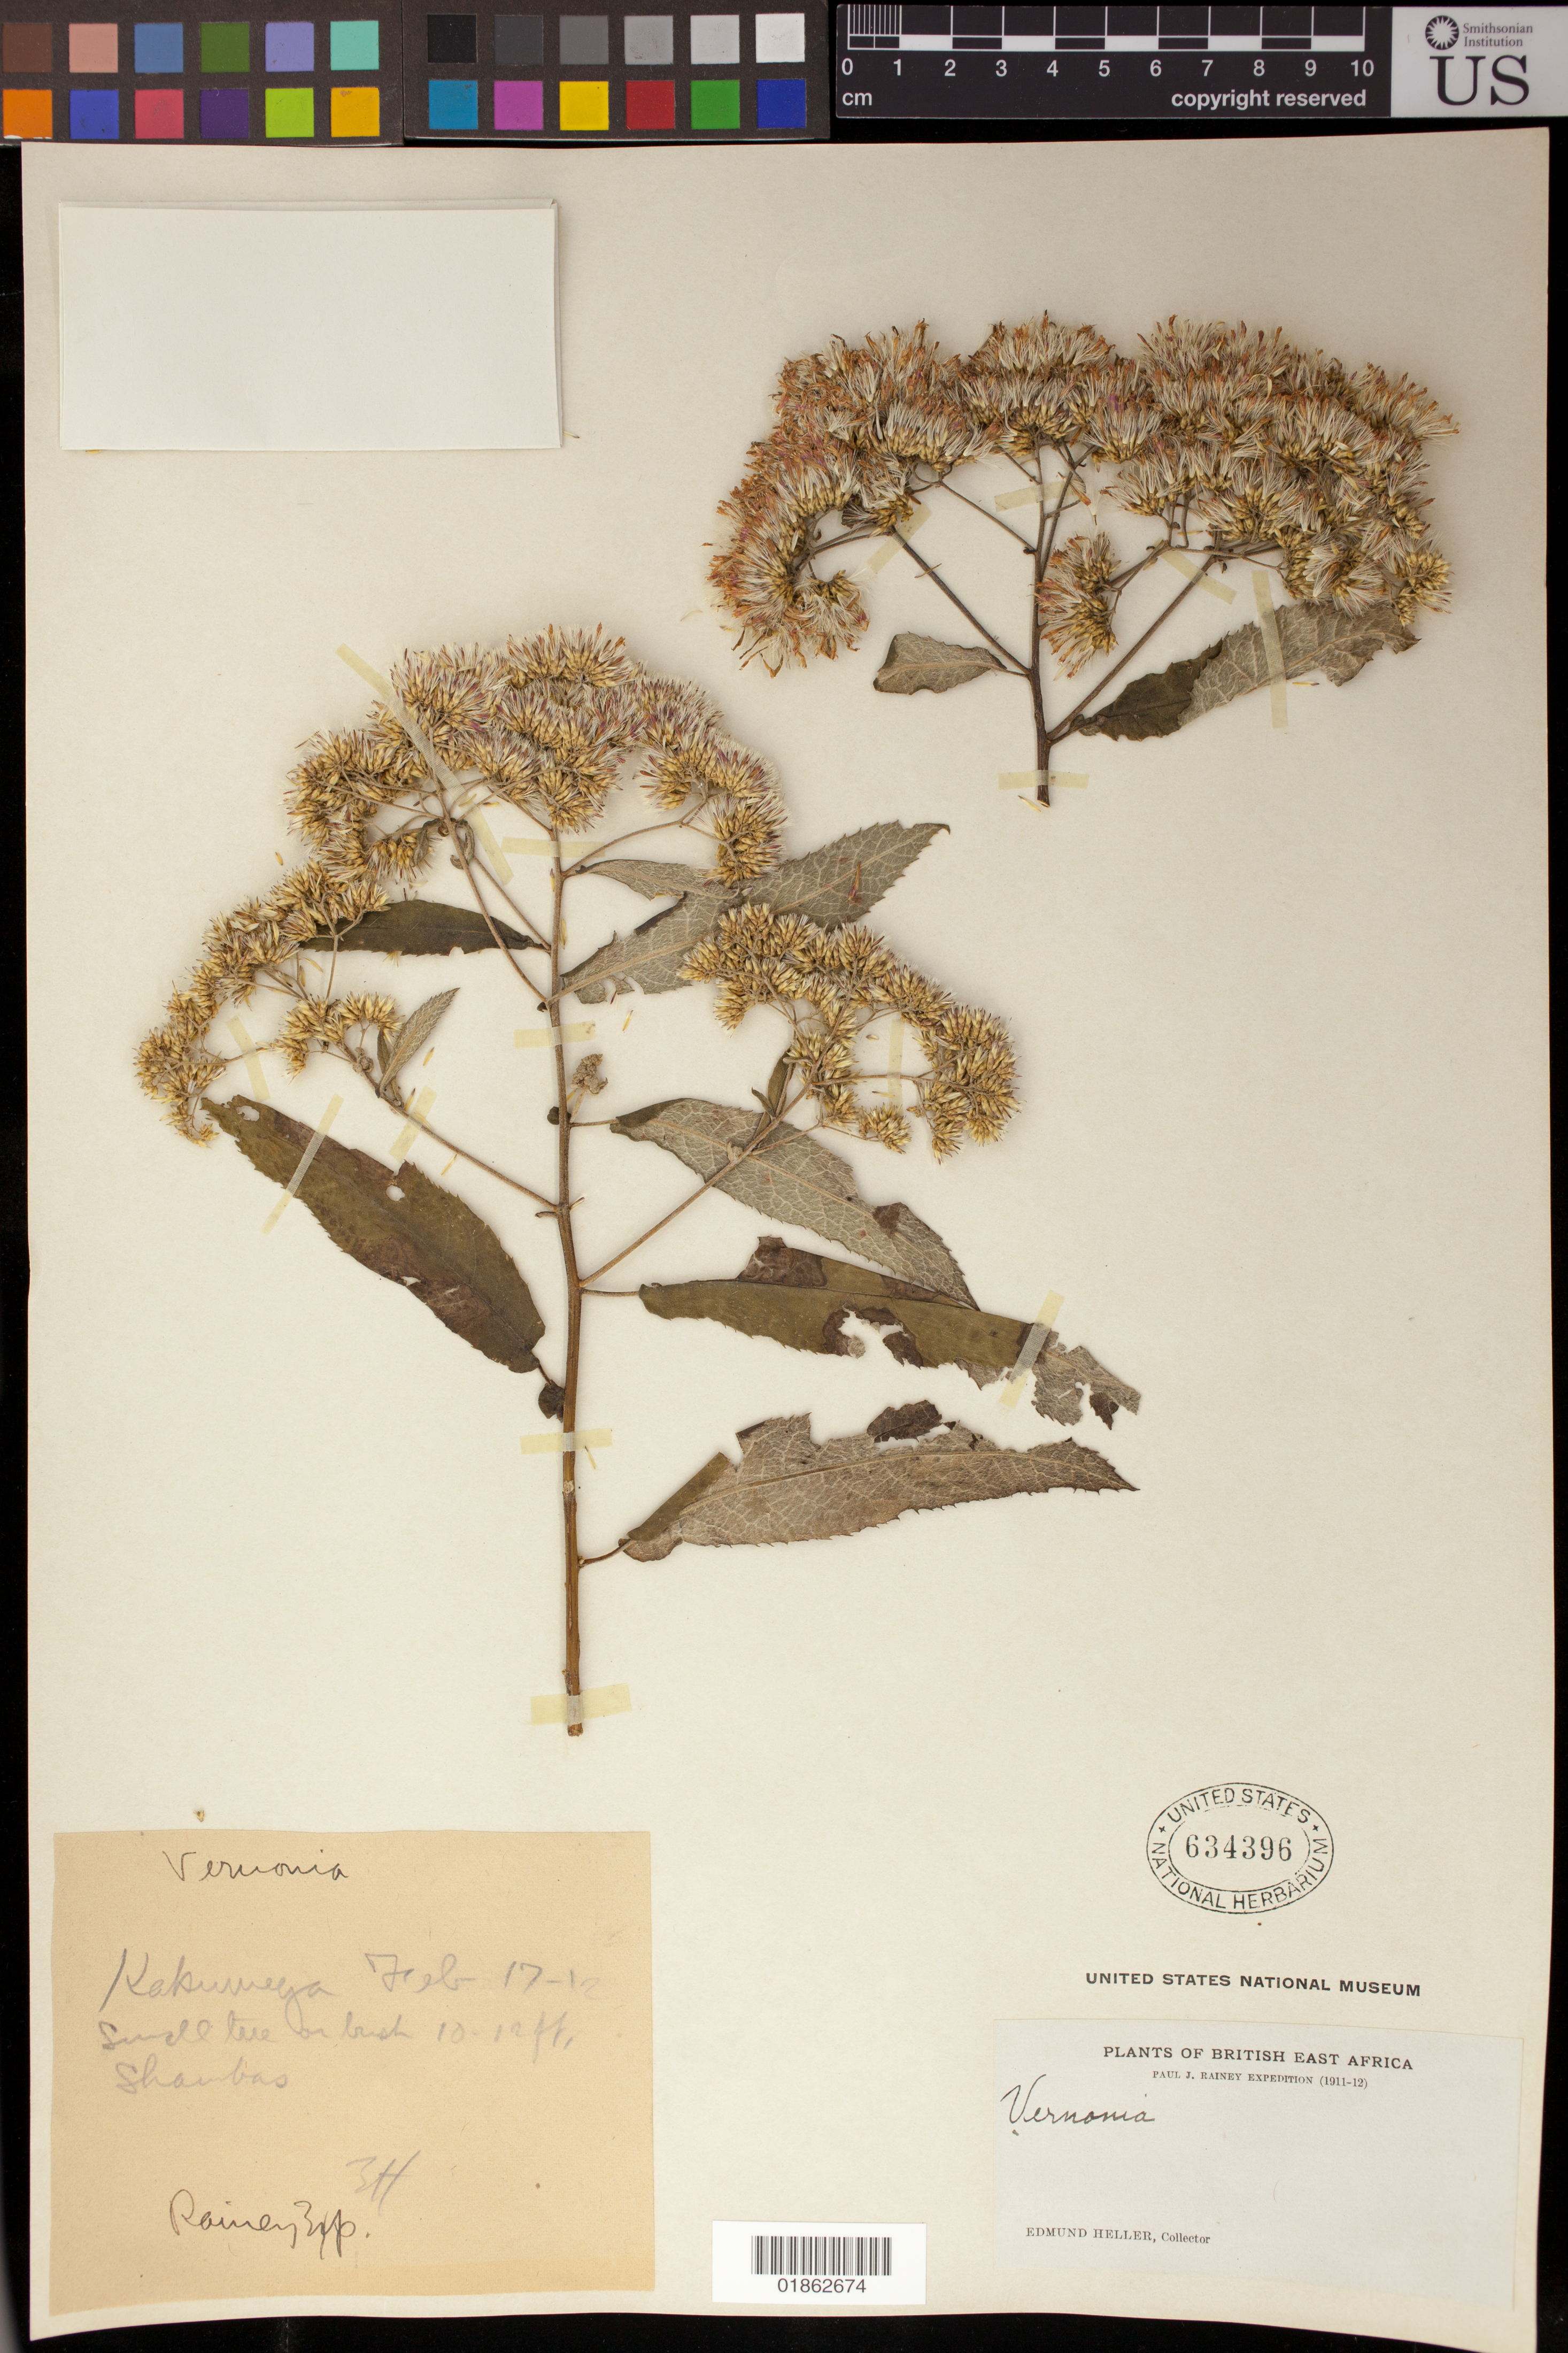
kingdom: Plantae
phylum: Tracheophyta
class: Magnoliopsida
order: Asterales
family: Asteraceae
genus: Vernonia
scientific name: Vernonia sp.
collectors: E. Heller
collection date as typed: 17 Feb 1912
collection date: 1912-02-17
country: Kenya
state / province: Kakamega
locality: British East Africa. Kakumega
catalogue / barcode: US 634396